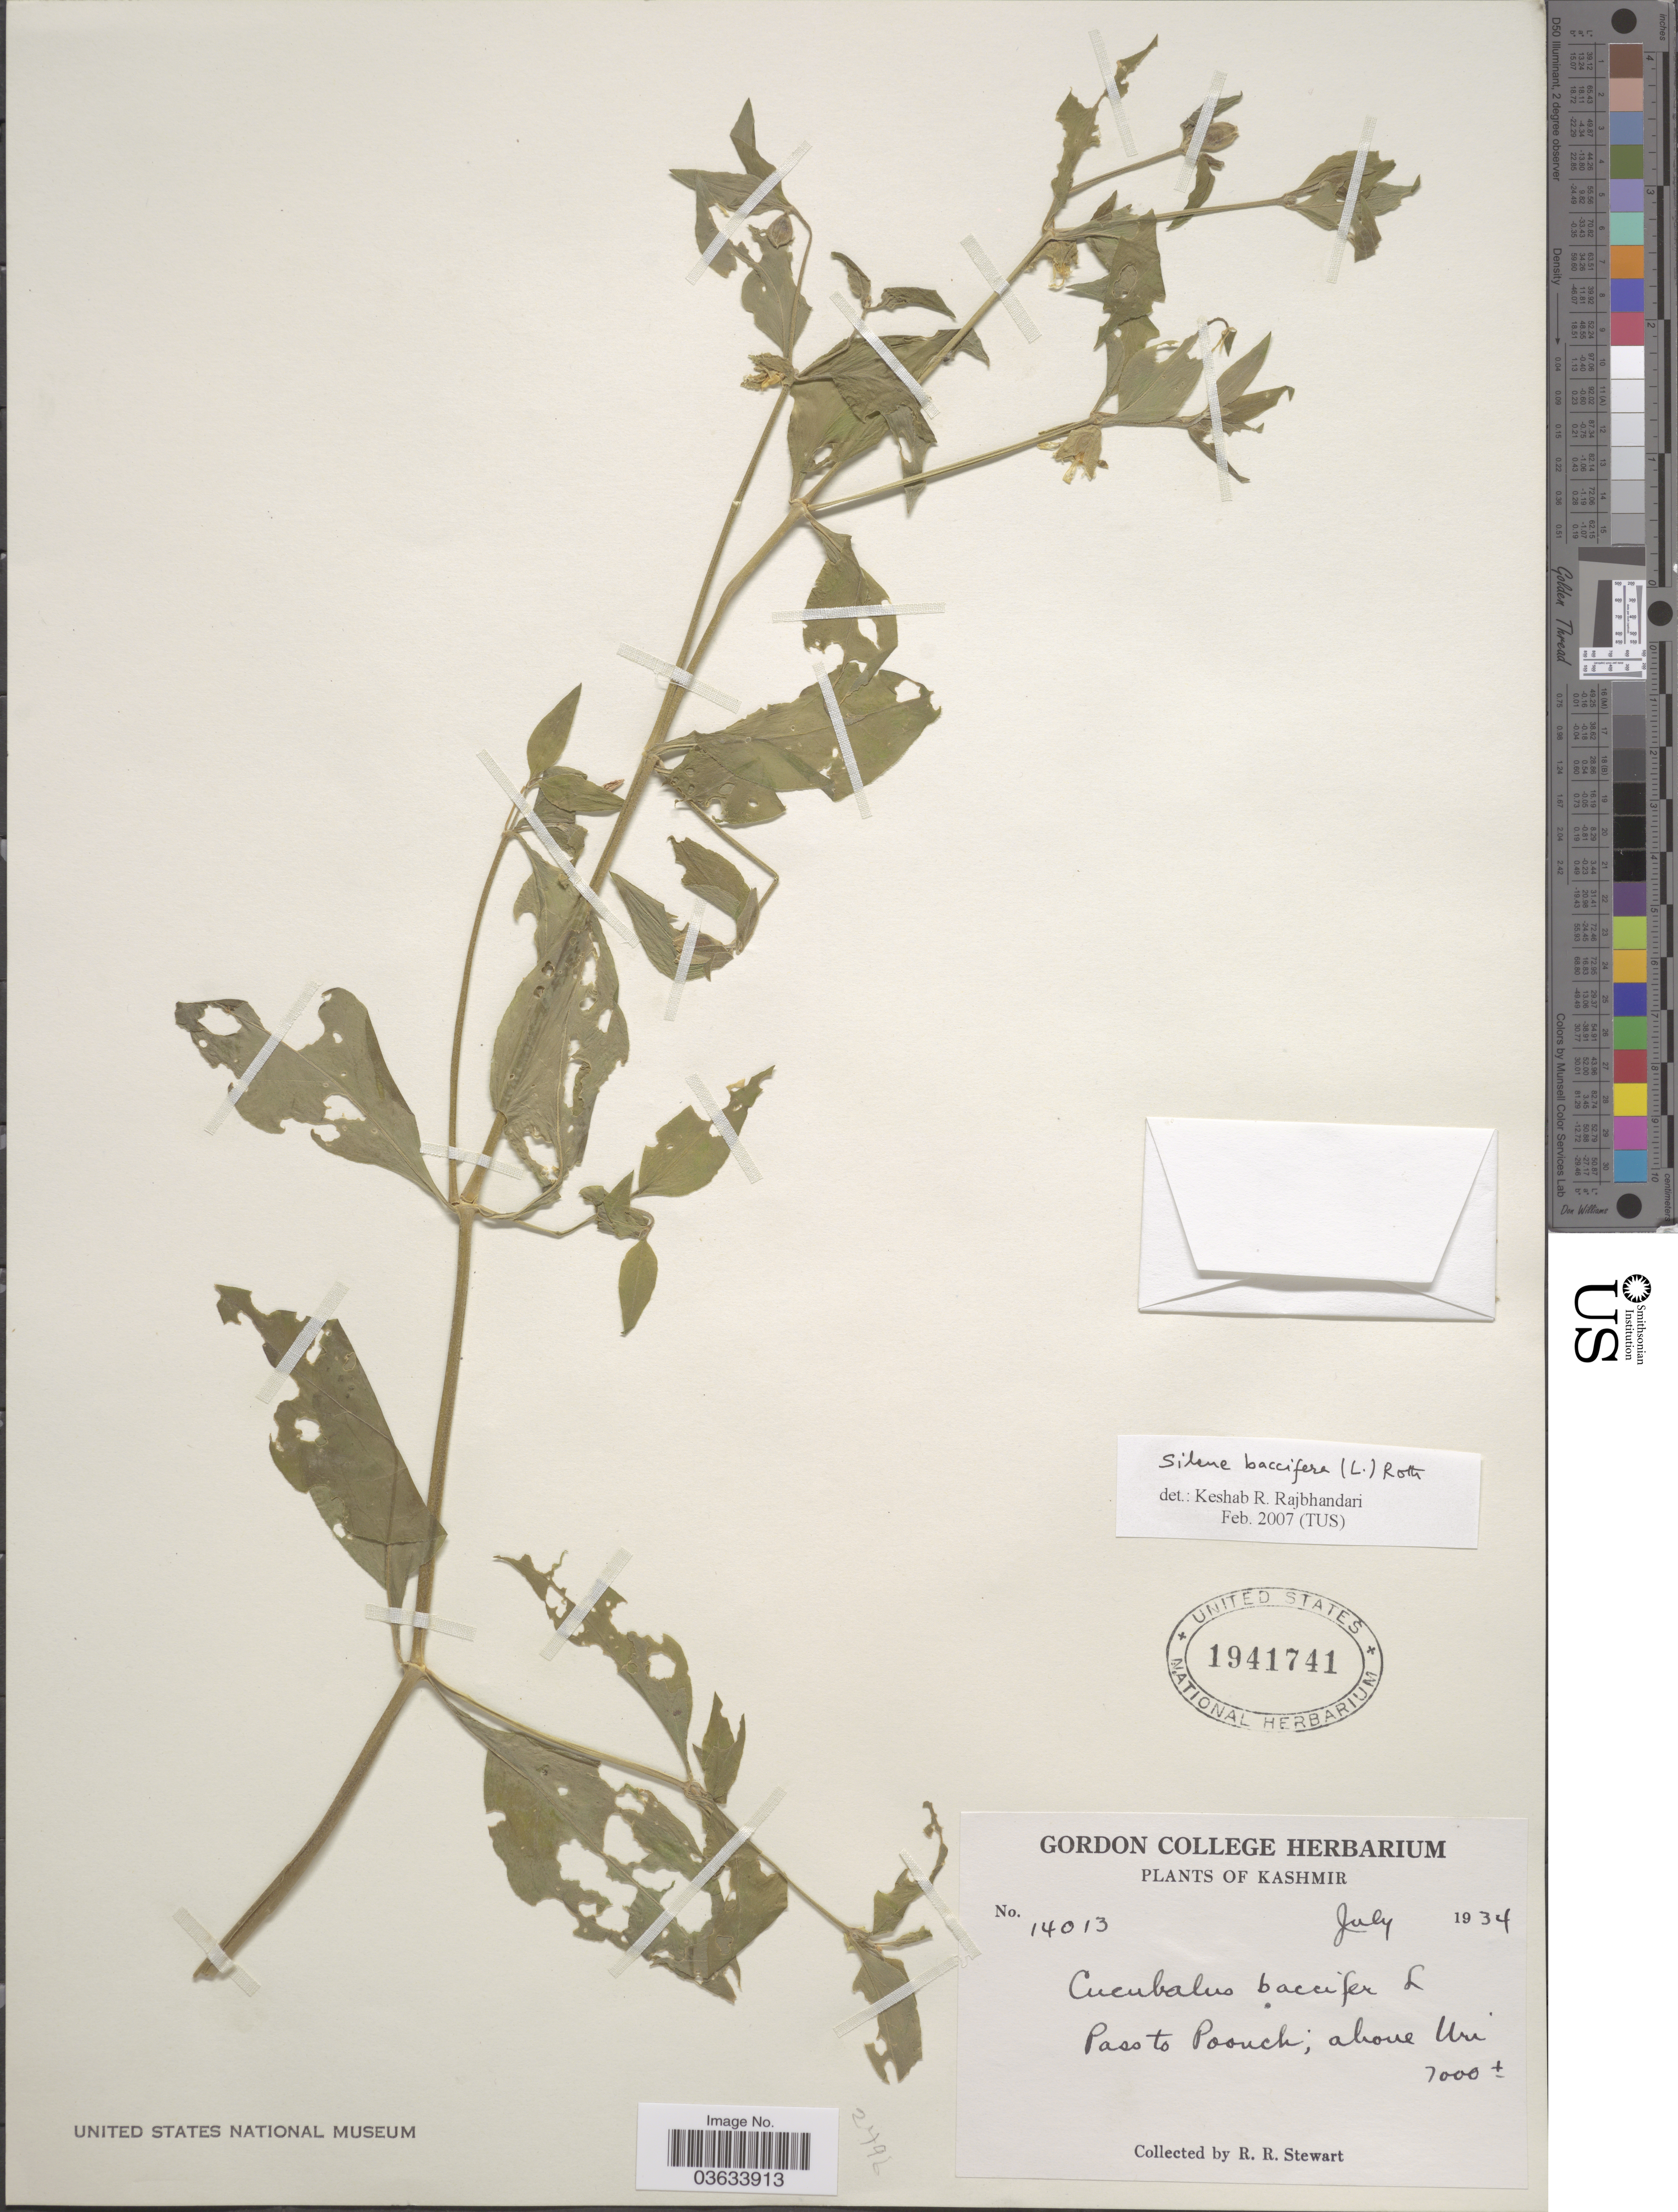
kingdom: Plantae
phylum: Tracheophyta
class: Magnoliopsida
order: Caryophyllales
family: Caryophyllaceae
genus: Silene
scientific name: Silene baccifera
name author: (L.) Durande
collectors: R. Stewart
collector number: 14013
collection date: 1934-07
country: India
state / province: Jammu and Kashmir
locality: Kashmir. Pass to Poonch; above Uri.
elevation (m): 2134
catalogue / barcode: US 1941741